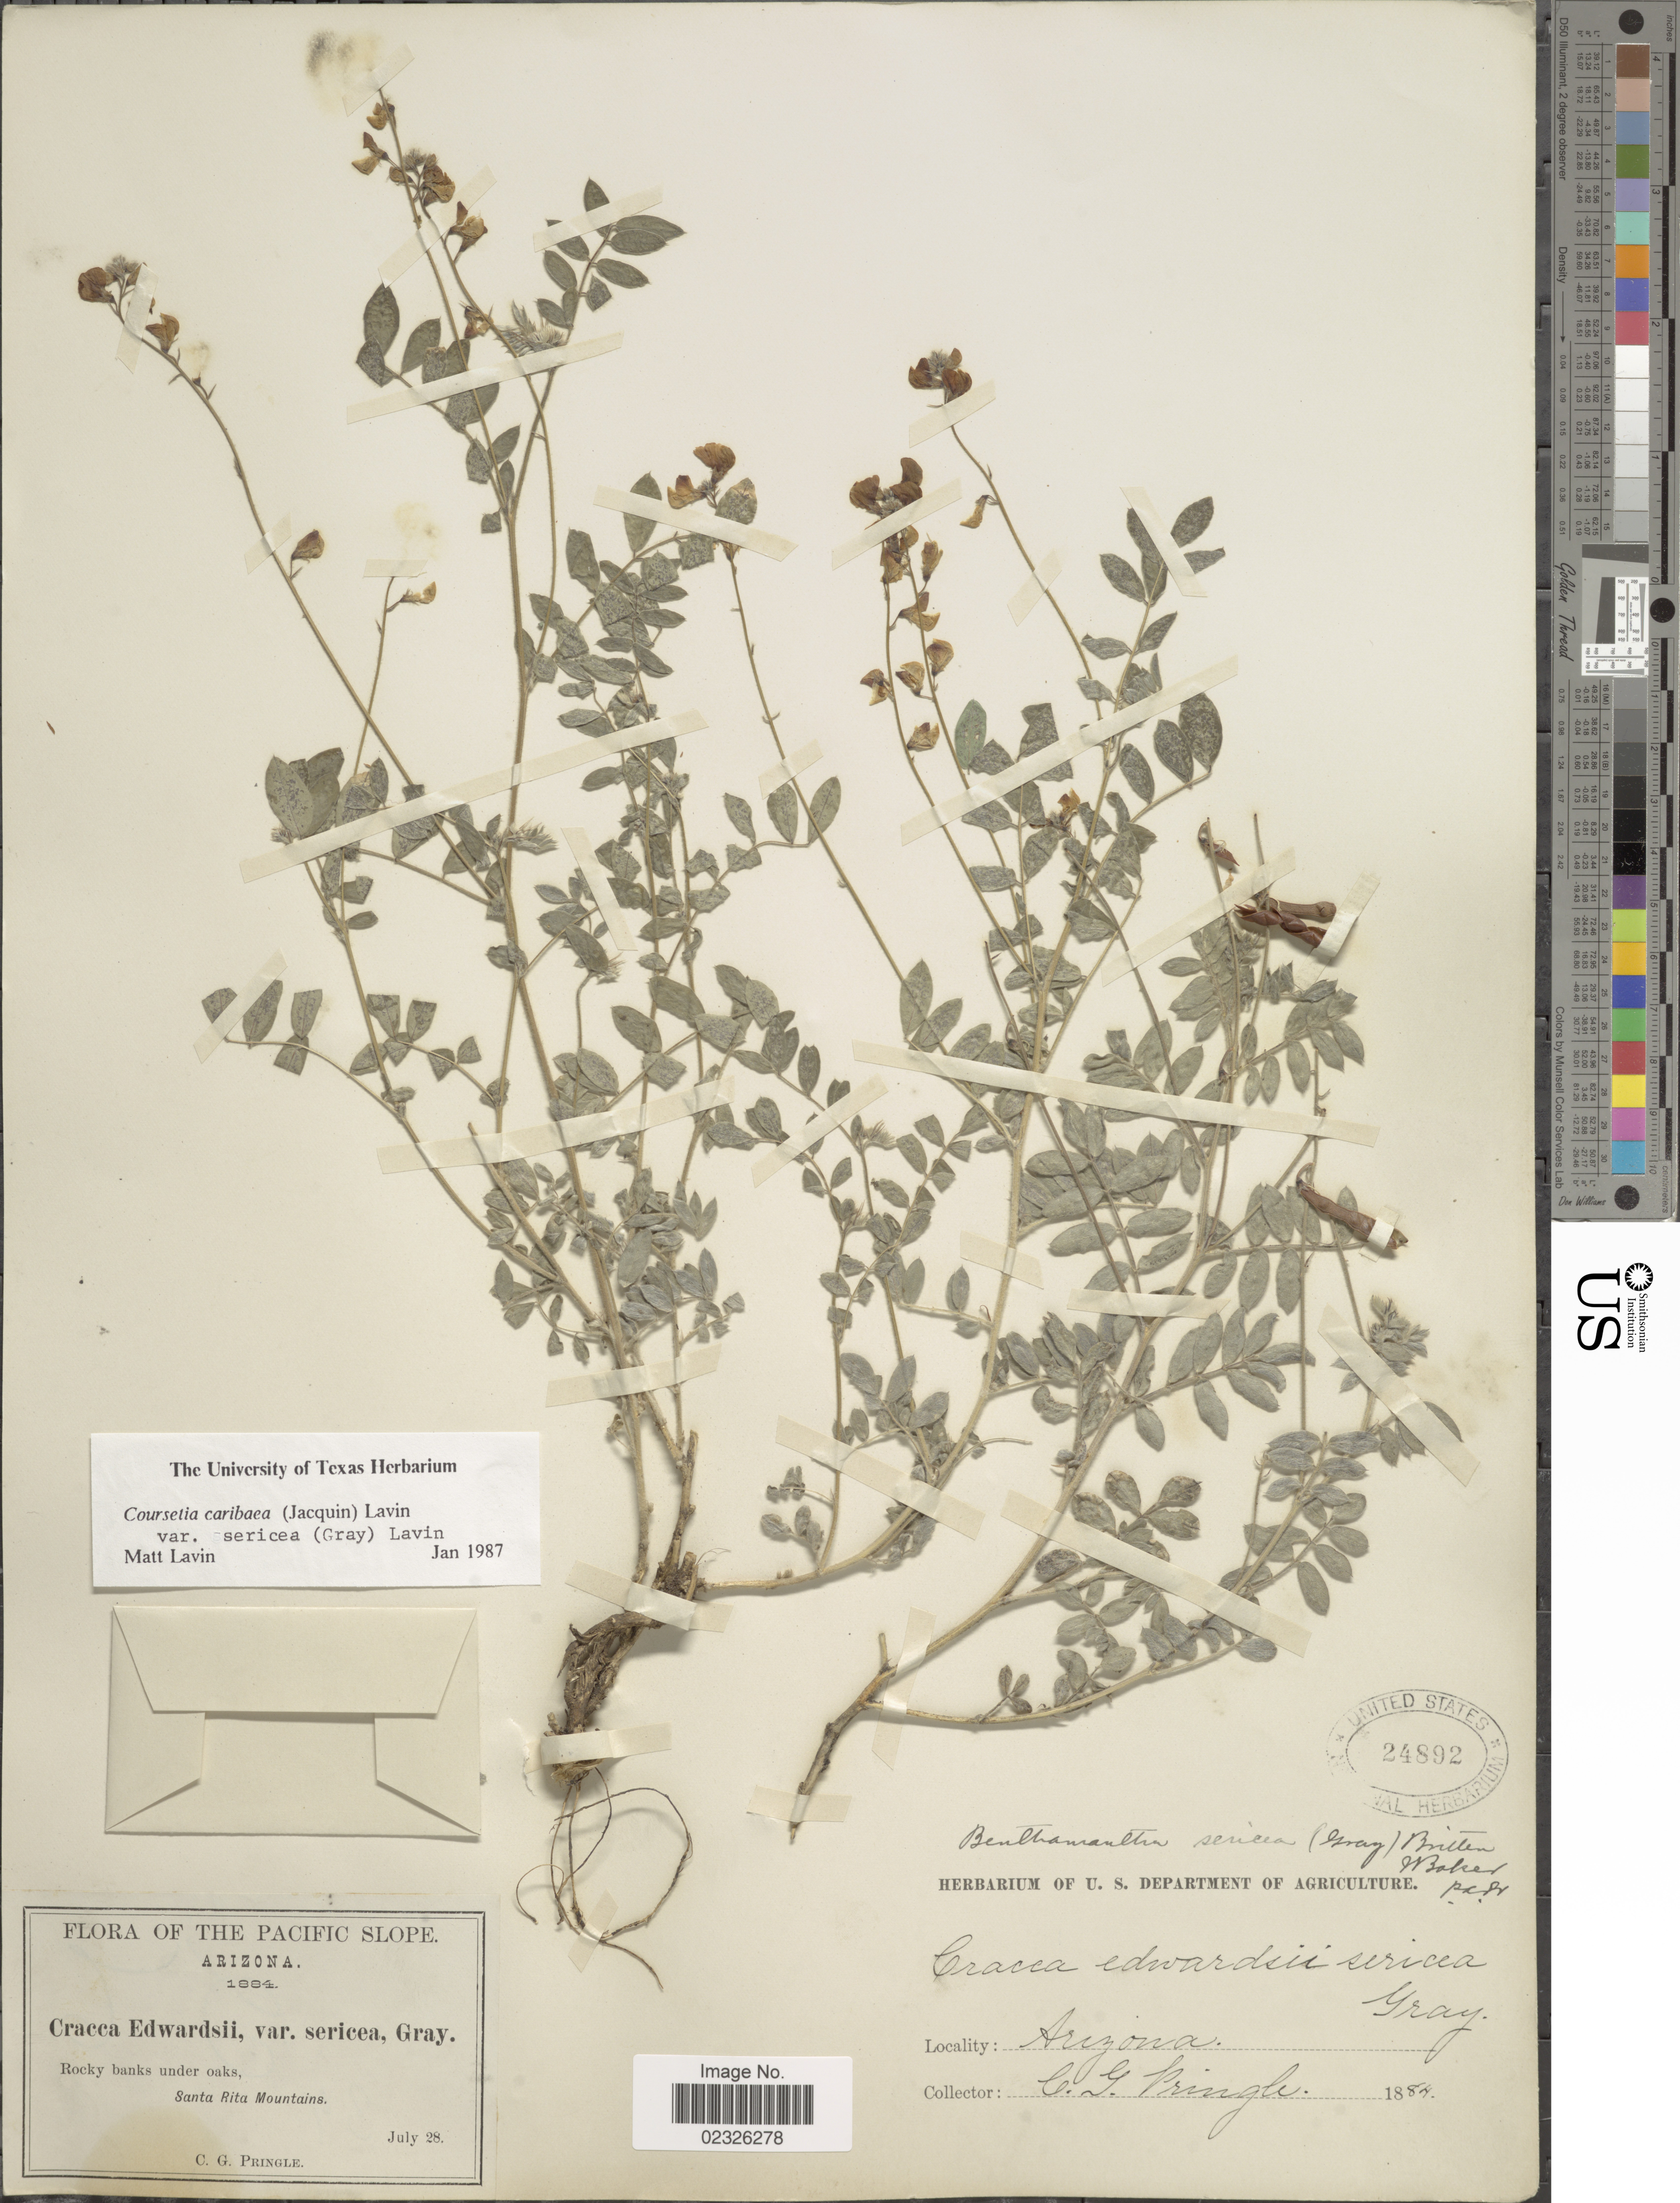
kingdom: Plantae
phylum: Tracheophyta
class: Magnoliopsida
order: Fabales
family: Fabaceae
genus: Coursetia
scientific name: Coursetia caribaea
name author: (Jacq.) Lavin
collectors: C. G. Pringle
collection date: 1884-07-28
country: United States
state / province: Arizona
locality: Pacific Slope. Santa Rita Mountains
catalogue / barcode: US 24892